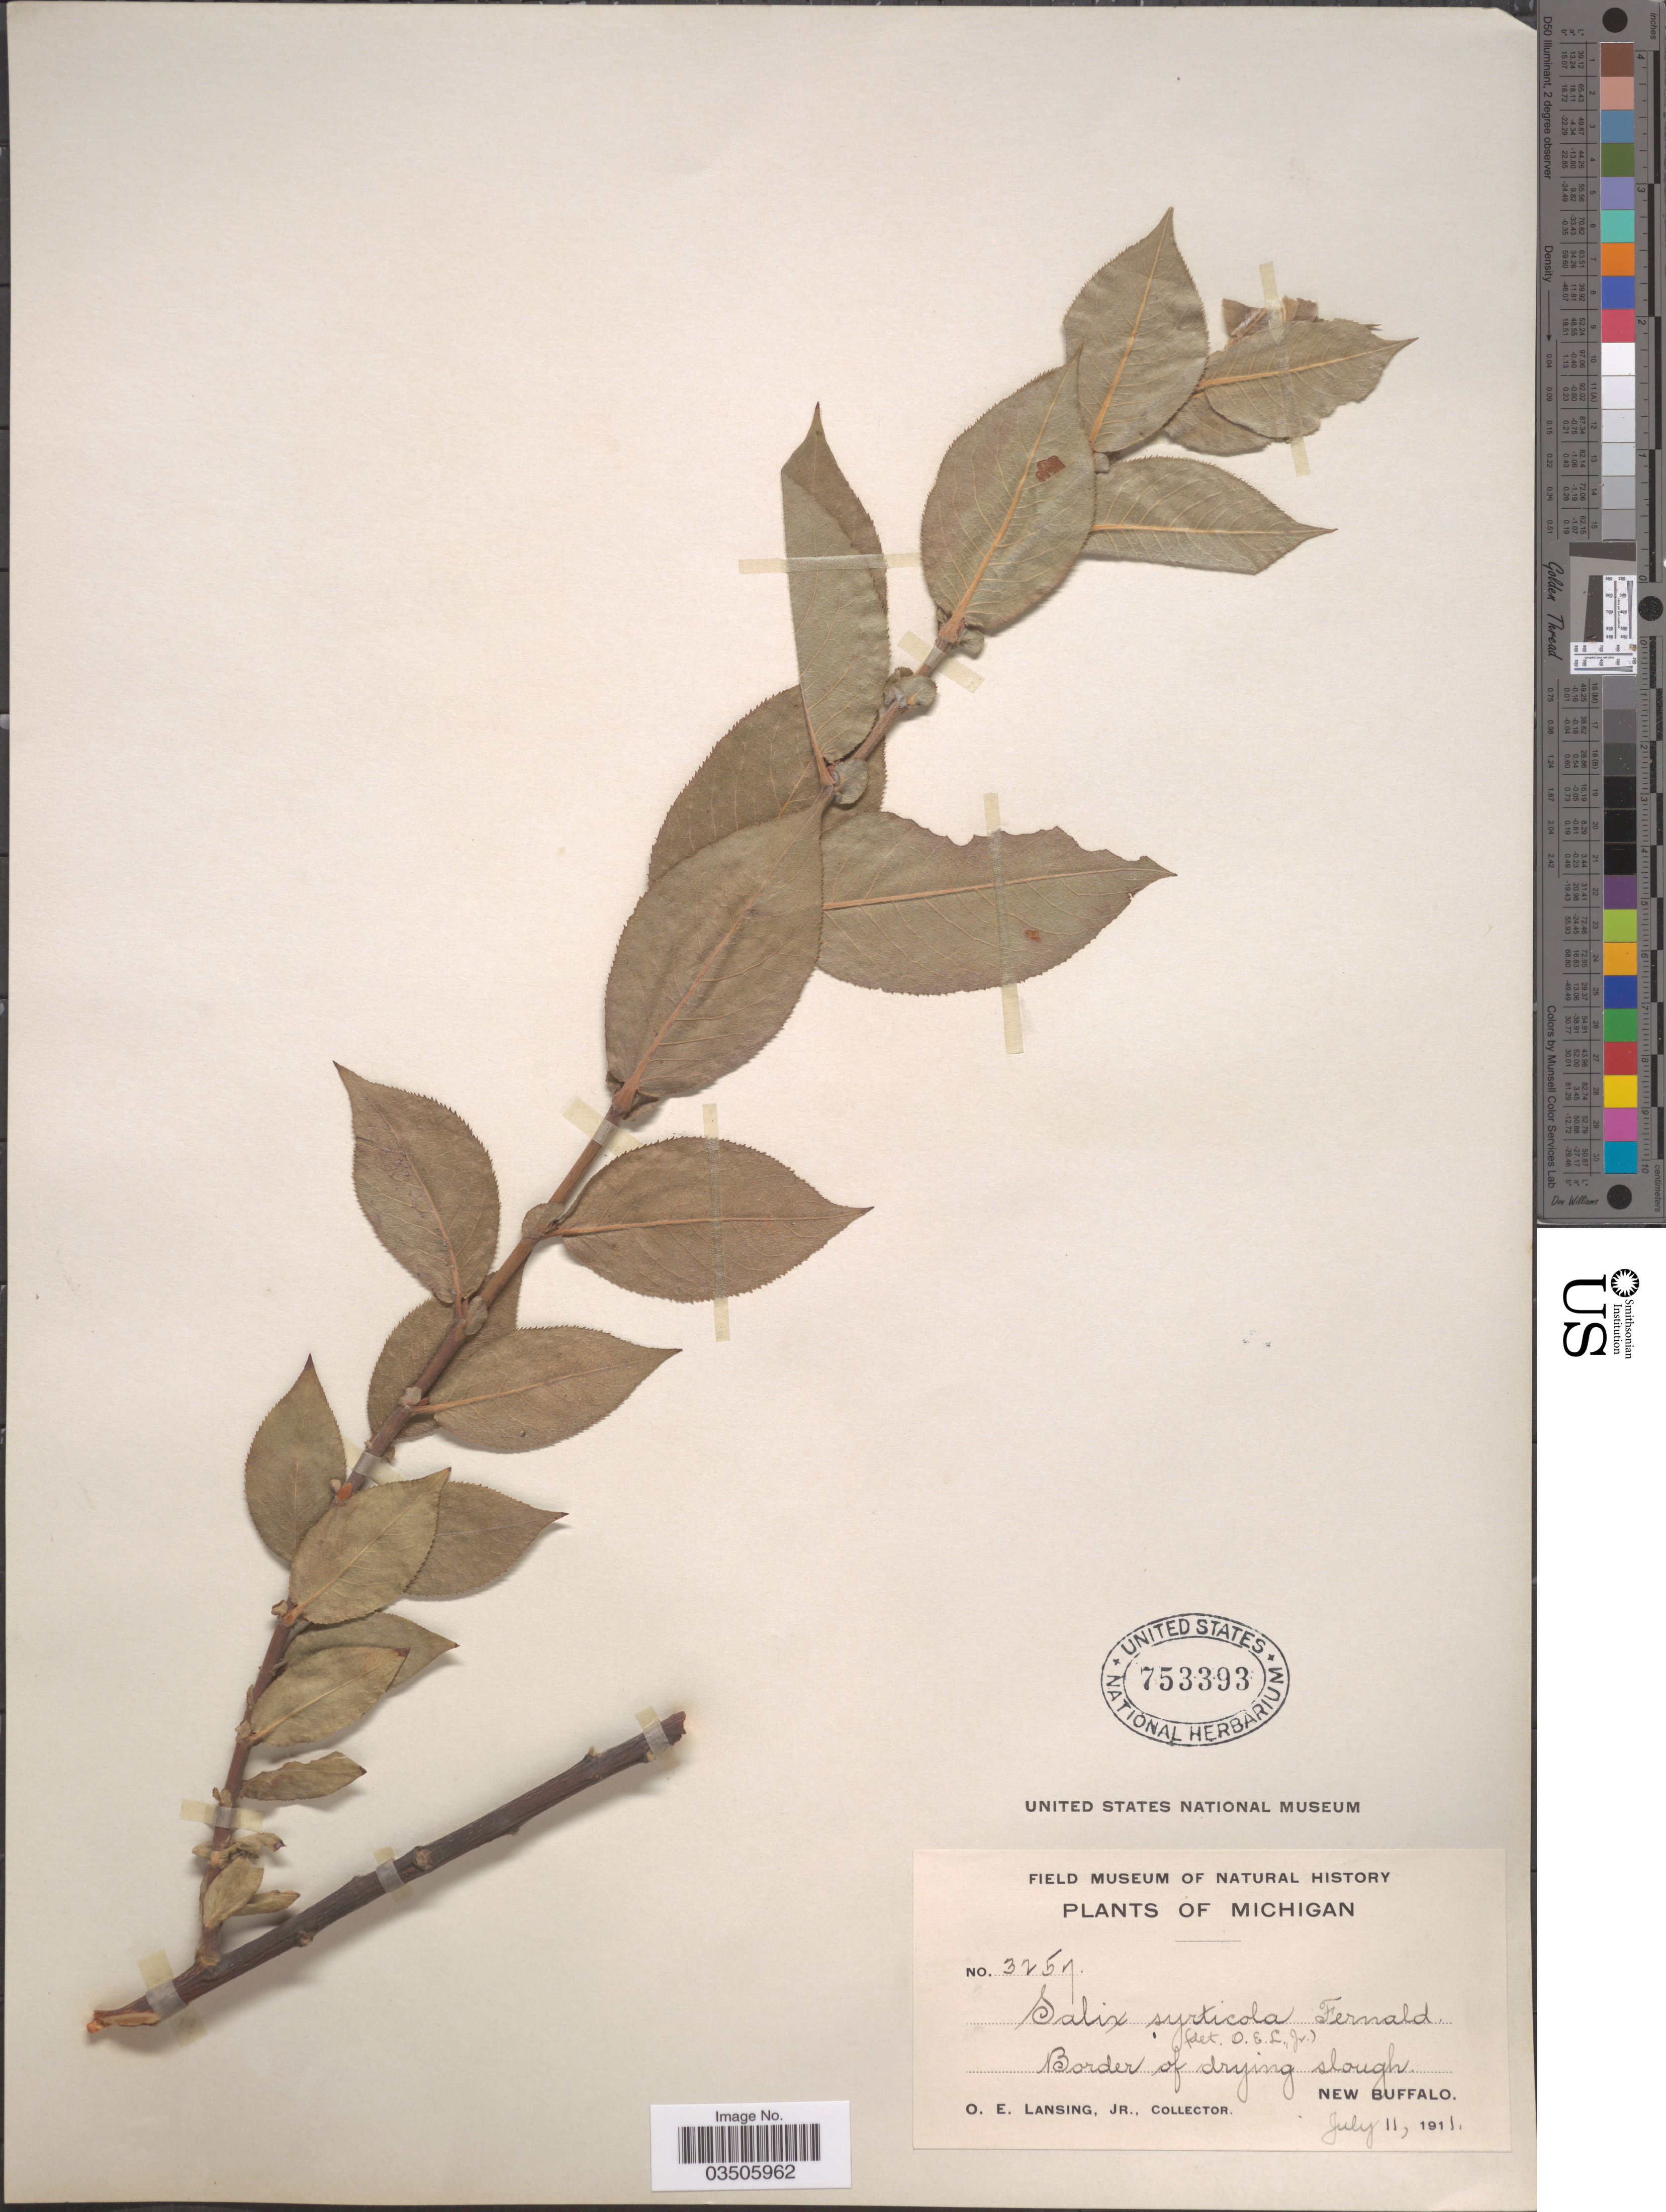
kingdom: Plantae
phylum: Tracheophyta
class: Magnoliopsida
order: Malpighiales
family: Salicaceae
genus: Salix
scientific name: Salix syrticola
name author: Fernald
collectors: O. Lansing Jr.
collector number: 3257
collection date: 1911-07-11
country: United States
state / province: Michigan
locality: Border of drying slough. New Buffalo.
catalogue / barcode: US 753393